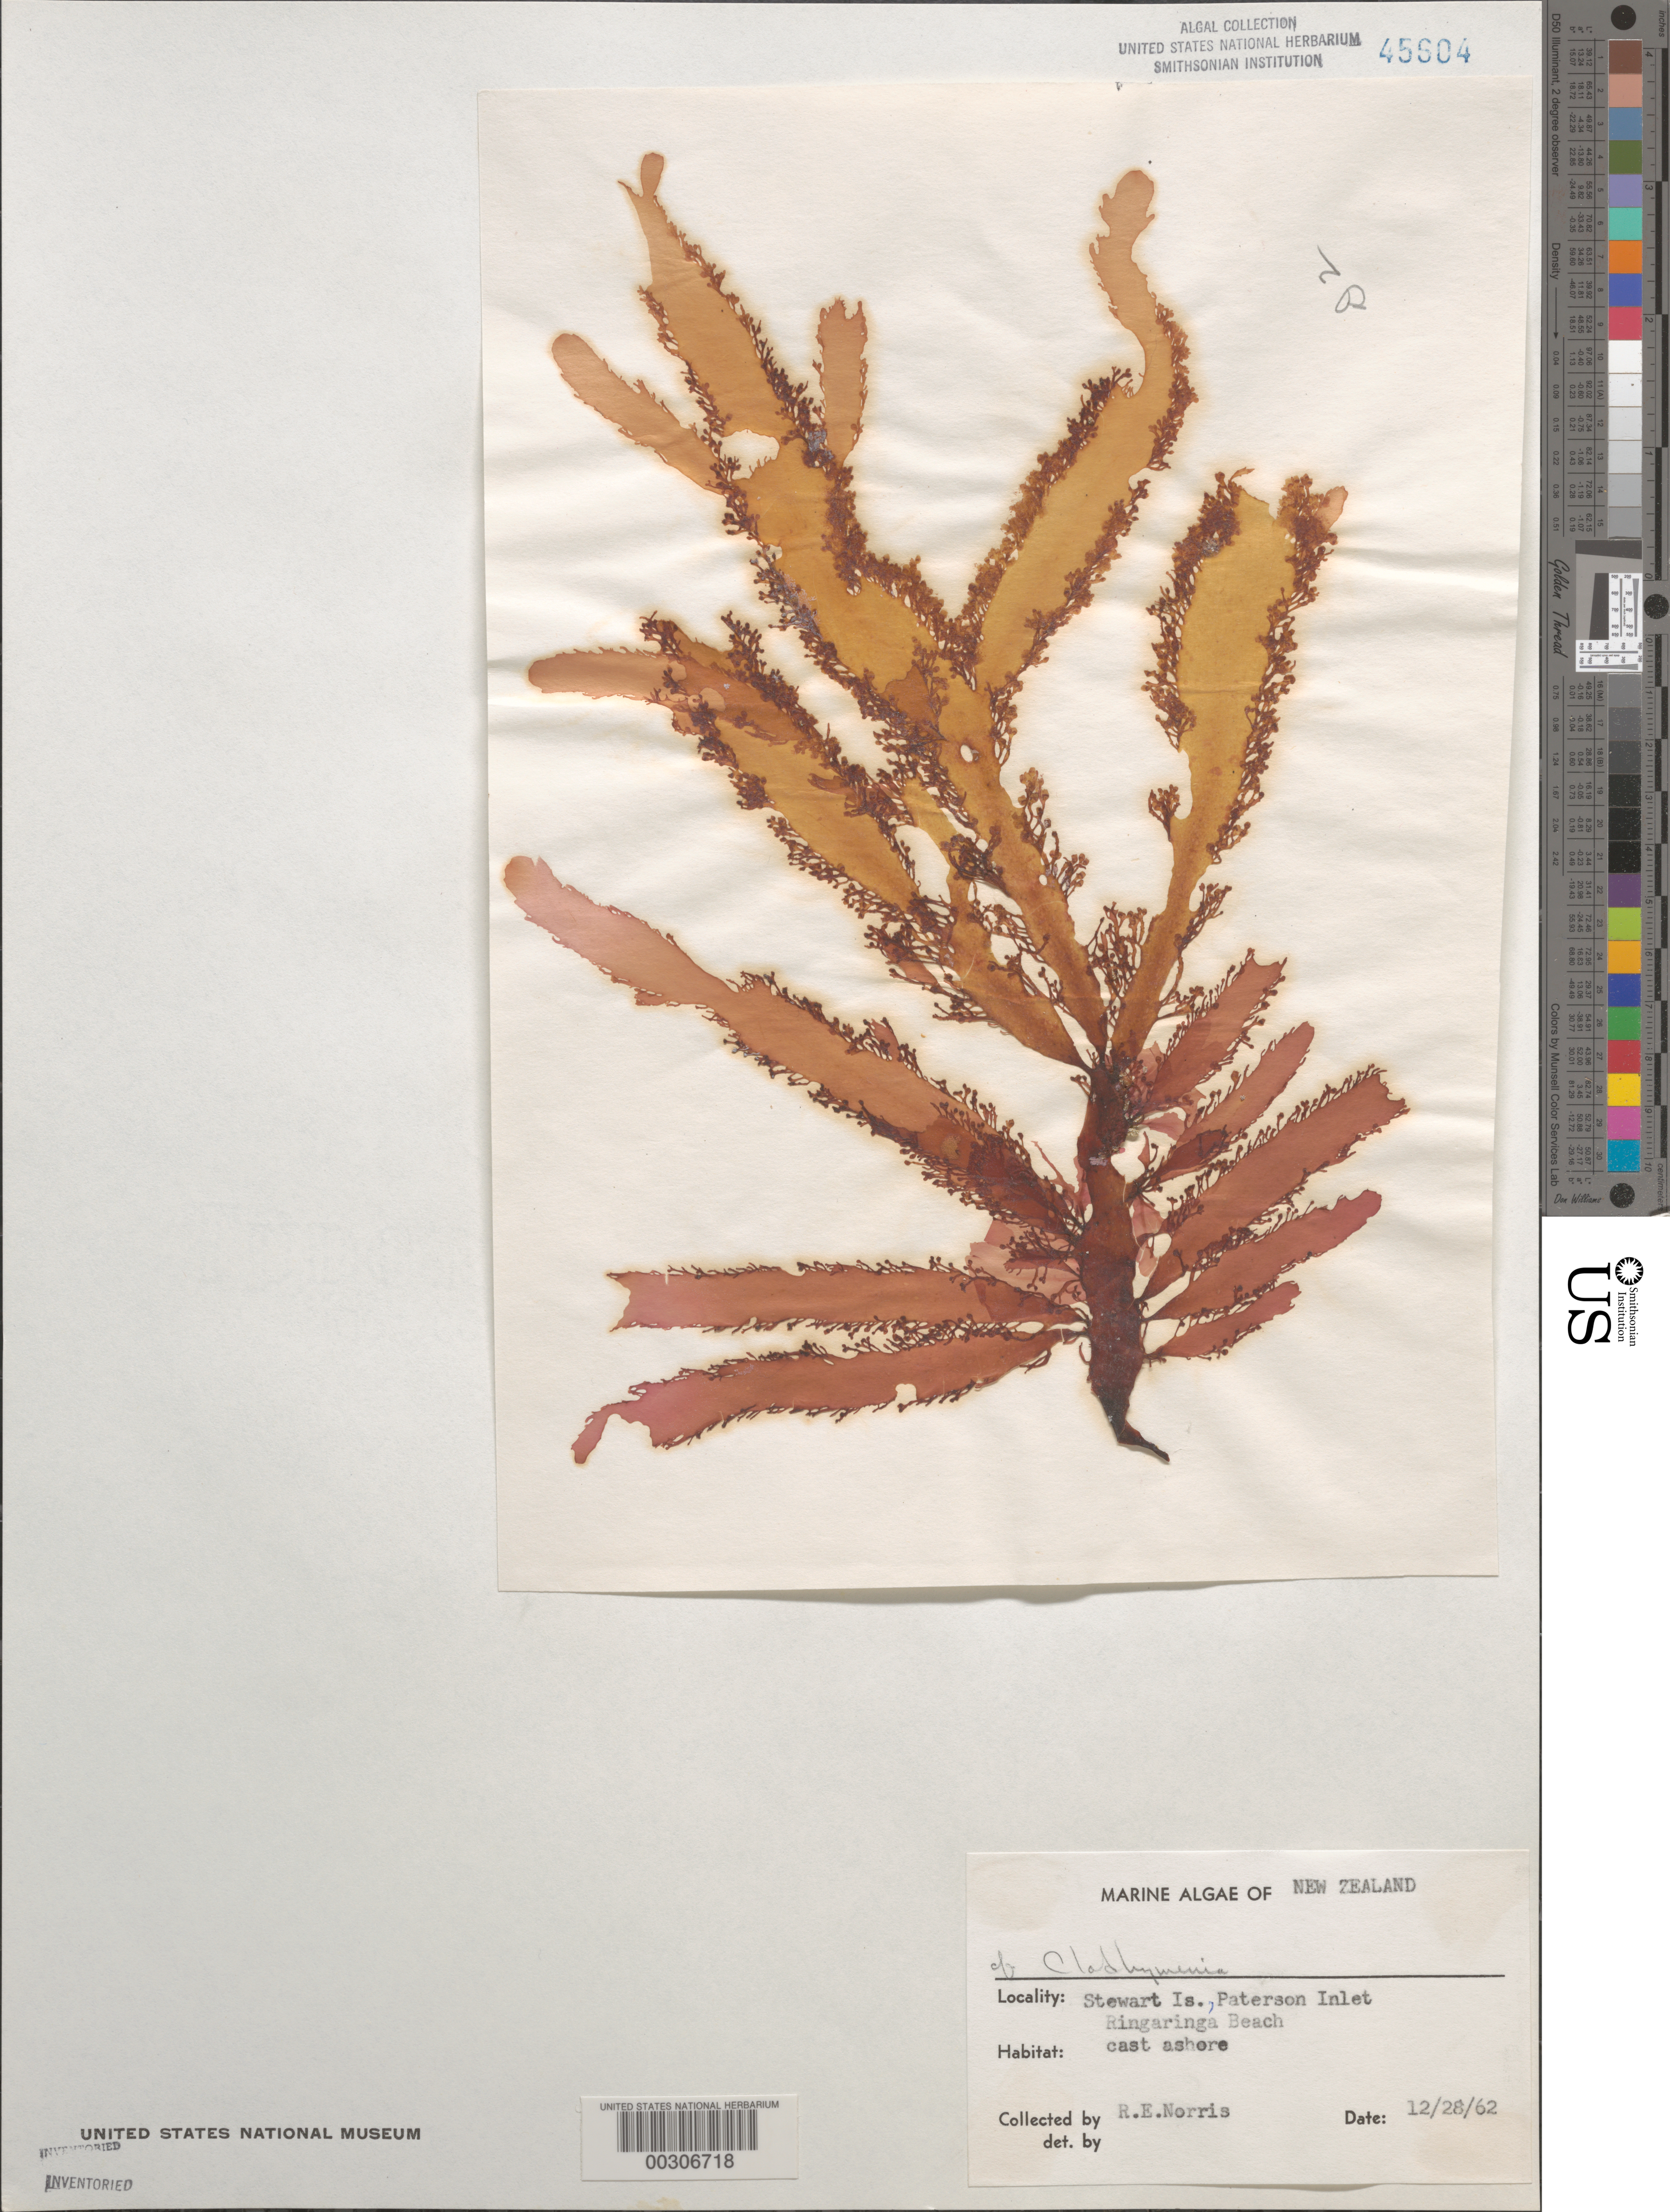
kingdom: Plantae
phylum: Rhodophyta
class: Florideophyceae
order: Ceramiales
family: Rhodomelaceae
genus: Cladhymenia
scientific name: Cladhymenia sp.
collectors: R. E. Norris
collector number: D2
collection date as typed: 28 Dec 1962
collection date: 1962-12-28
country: New Zealand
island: Stewart Island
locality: Ringaringa Beach, Paterson Inlet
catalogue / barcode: US 45604